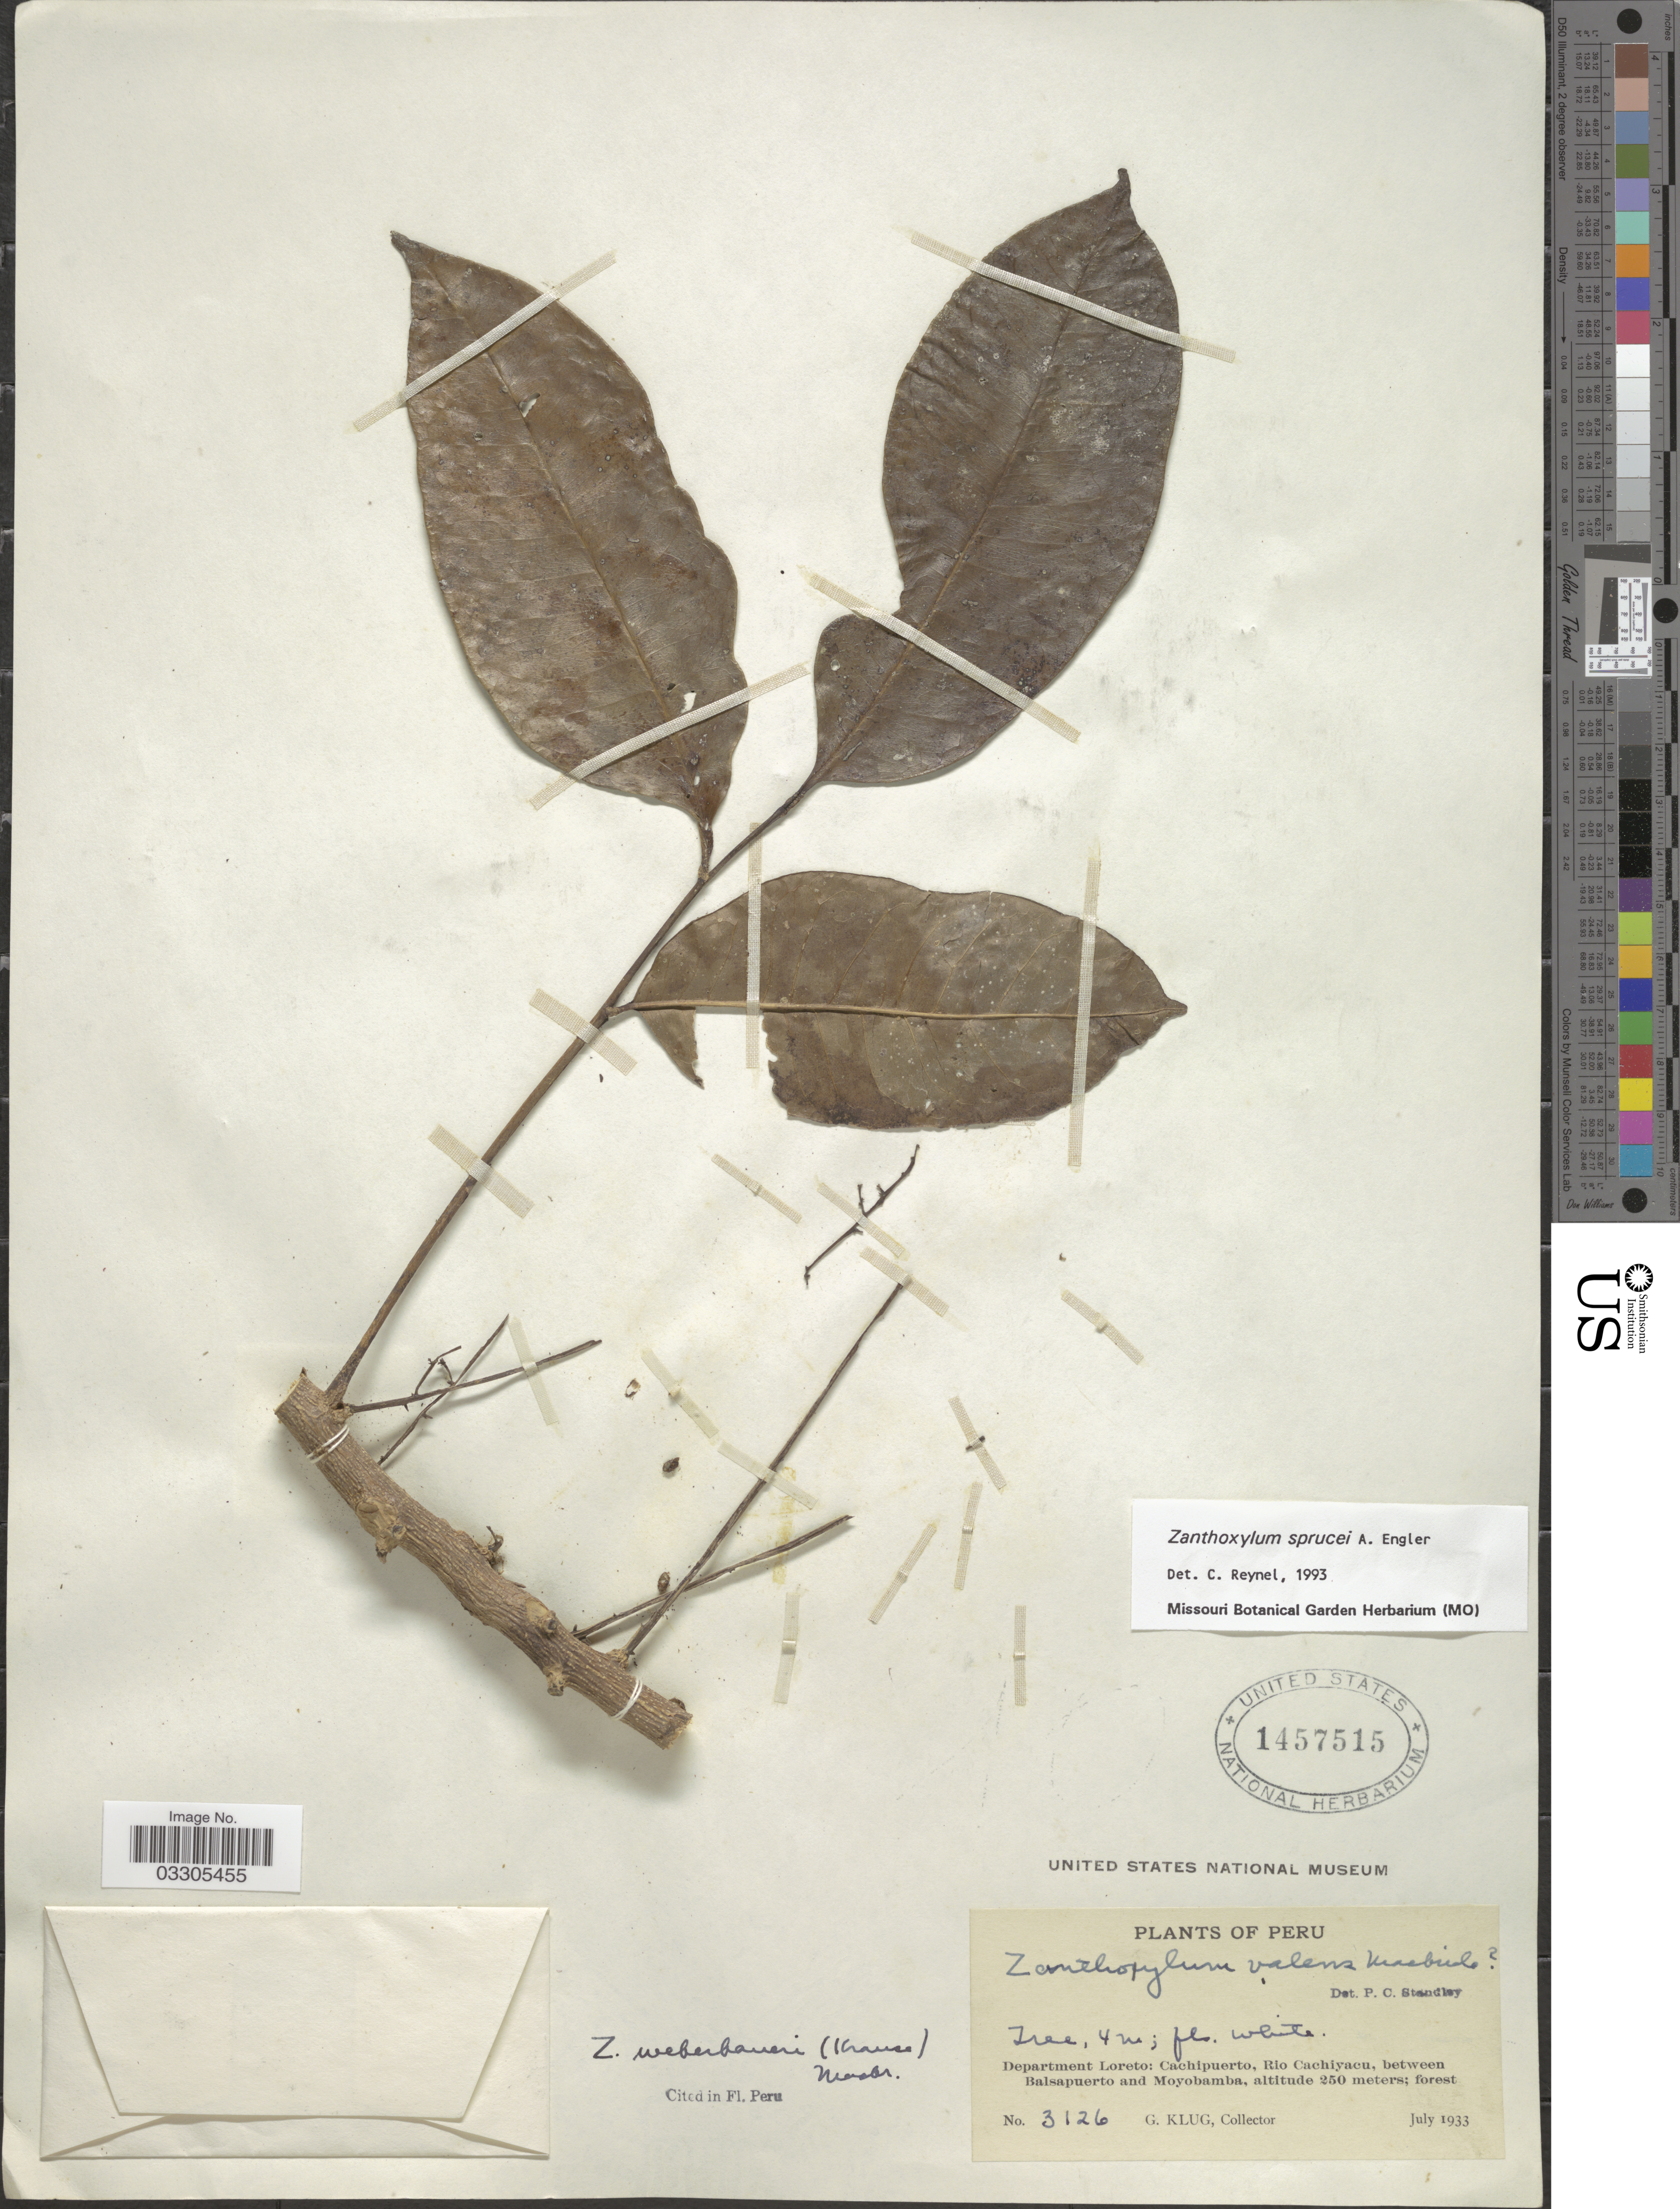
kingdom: Plantae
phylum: Tracheophyta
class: Magnoliopsida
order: Sapindales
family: Rutaceae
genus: Zanthoxylum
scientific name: Zanthoxylum sprucei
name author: Engl.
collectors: G. Klug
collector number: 3126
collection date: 1933-07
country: Peru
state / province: Loreto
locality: Department Loreto: Cachipuerto, Rio Cachiyacu, between Balsapuerto and Moyobamba.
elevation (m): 250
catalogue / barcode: US 1457515